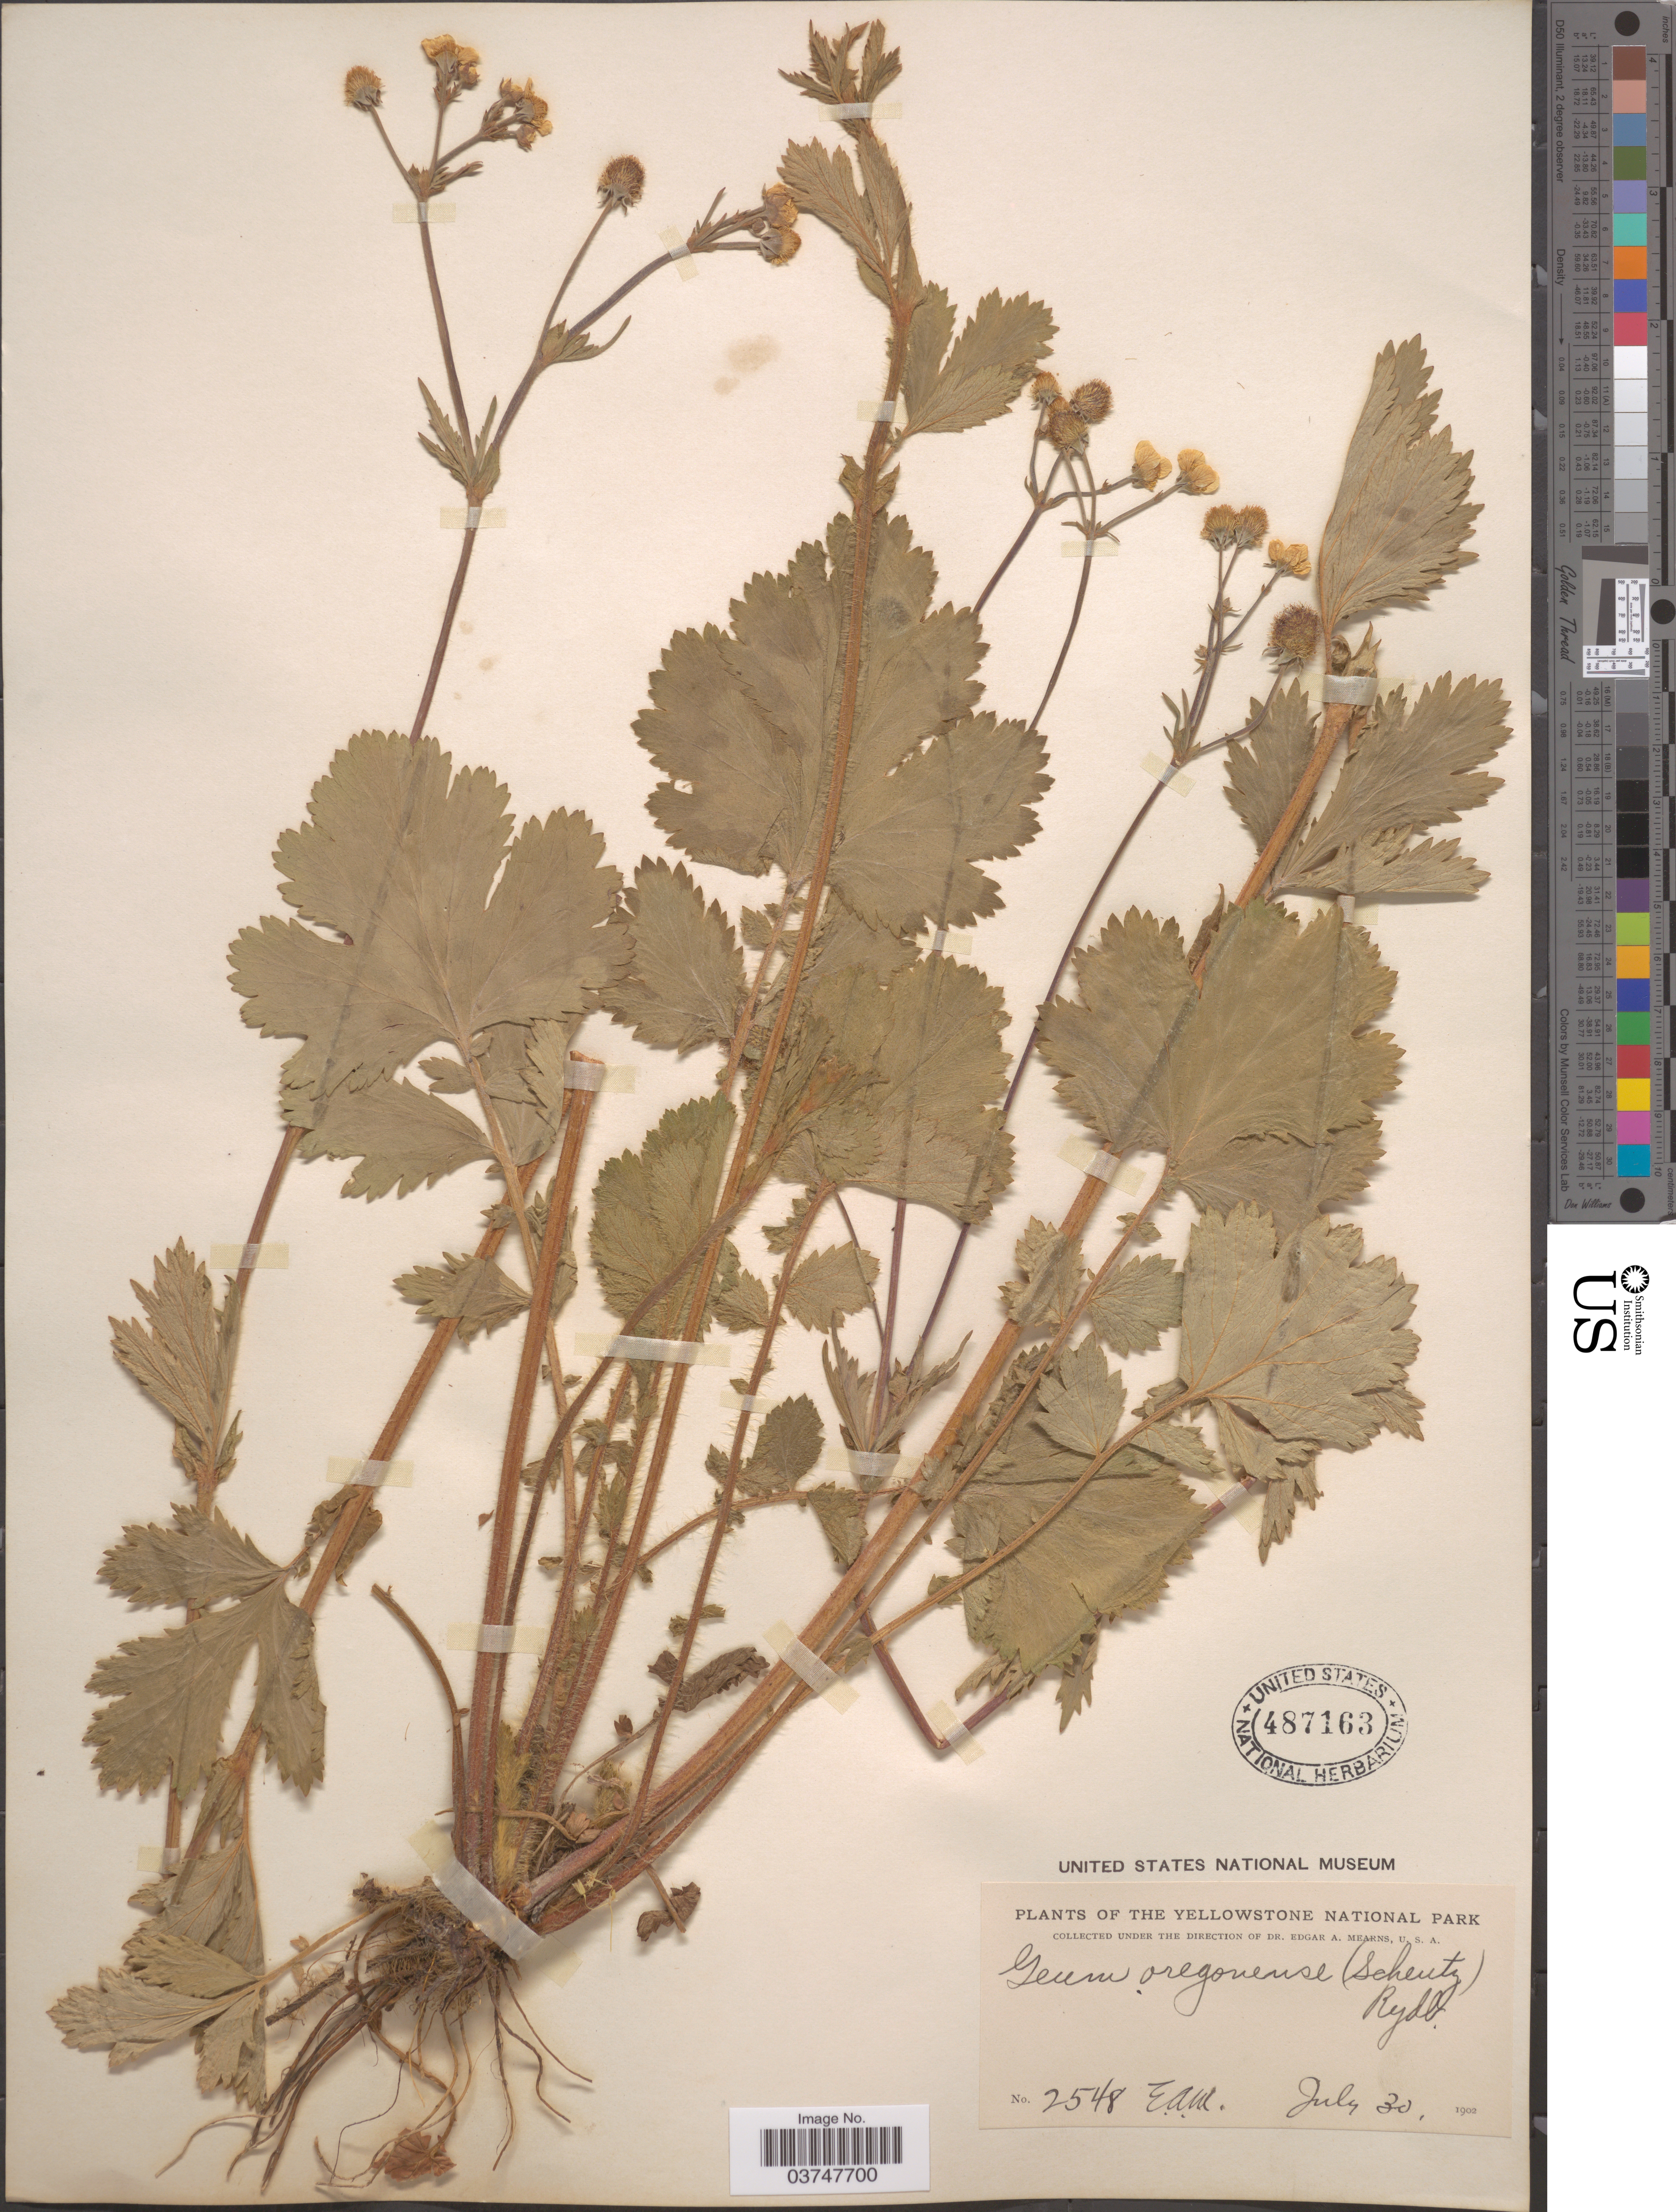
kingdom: Plantae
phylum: Tracheophyta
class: Magnoliopsida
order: Rosales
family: Rosaceae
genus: Geum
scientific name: Geum oregonense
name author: Rydb.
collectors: E. A. Mearns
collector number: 2548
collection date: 1902-07-30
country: United States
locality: The Yellowstone National Park.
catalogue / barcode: US 487163